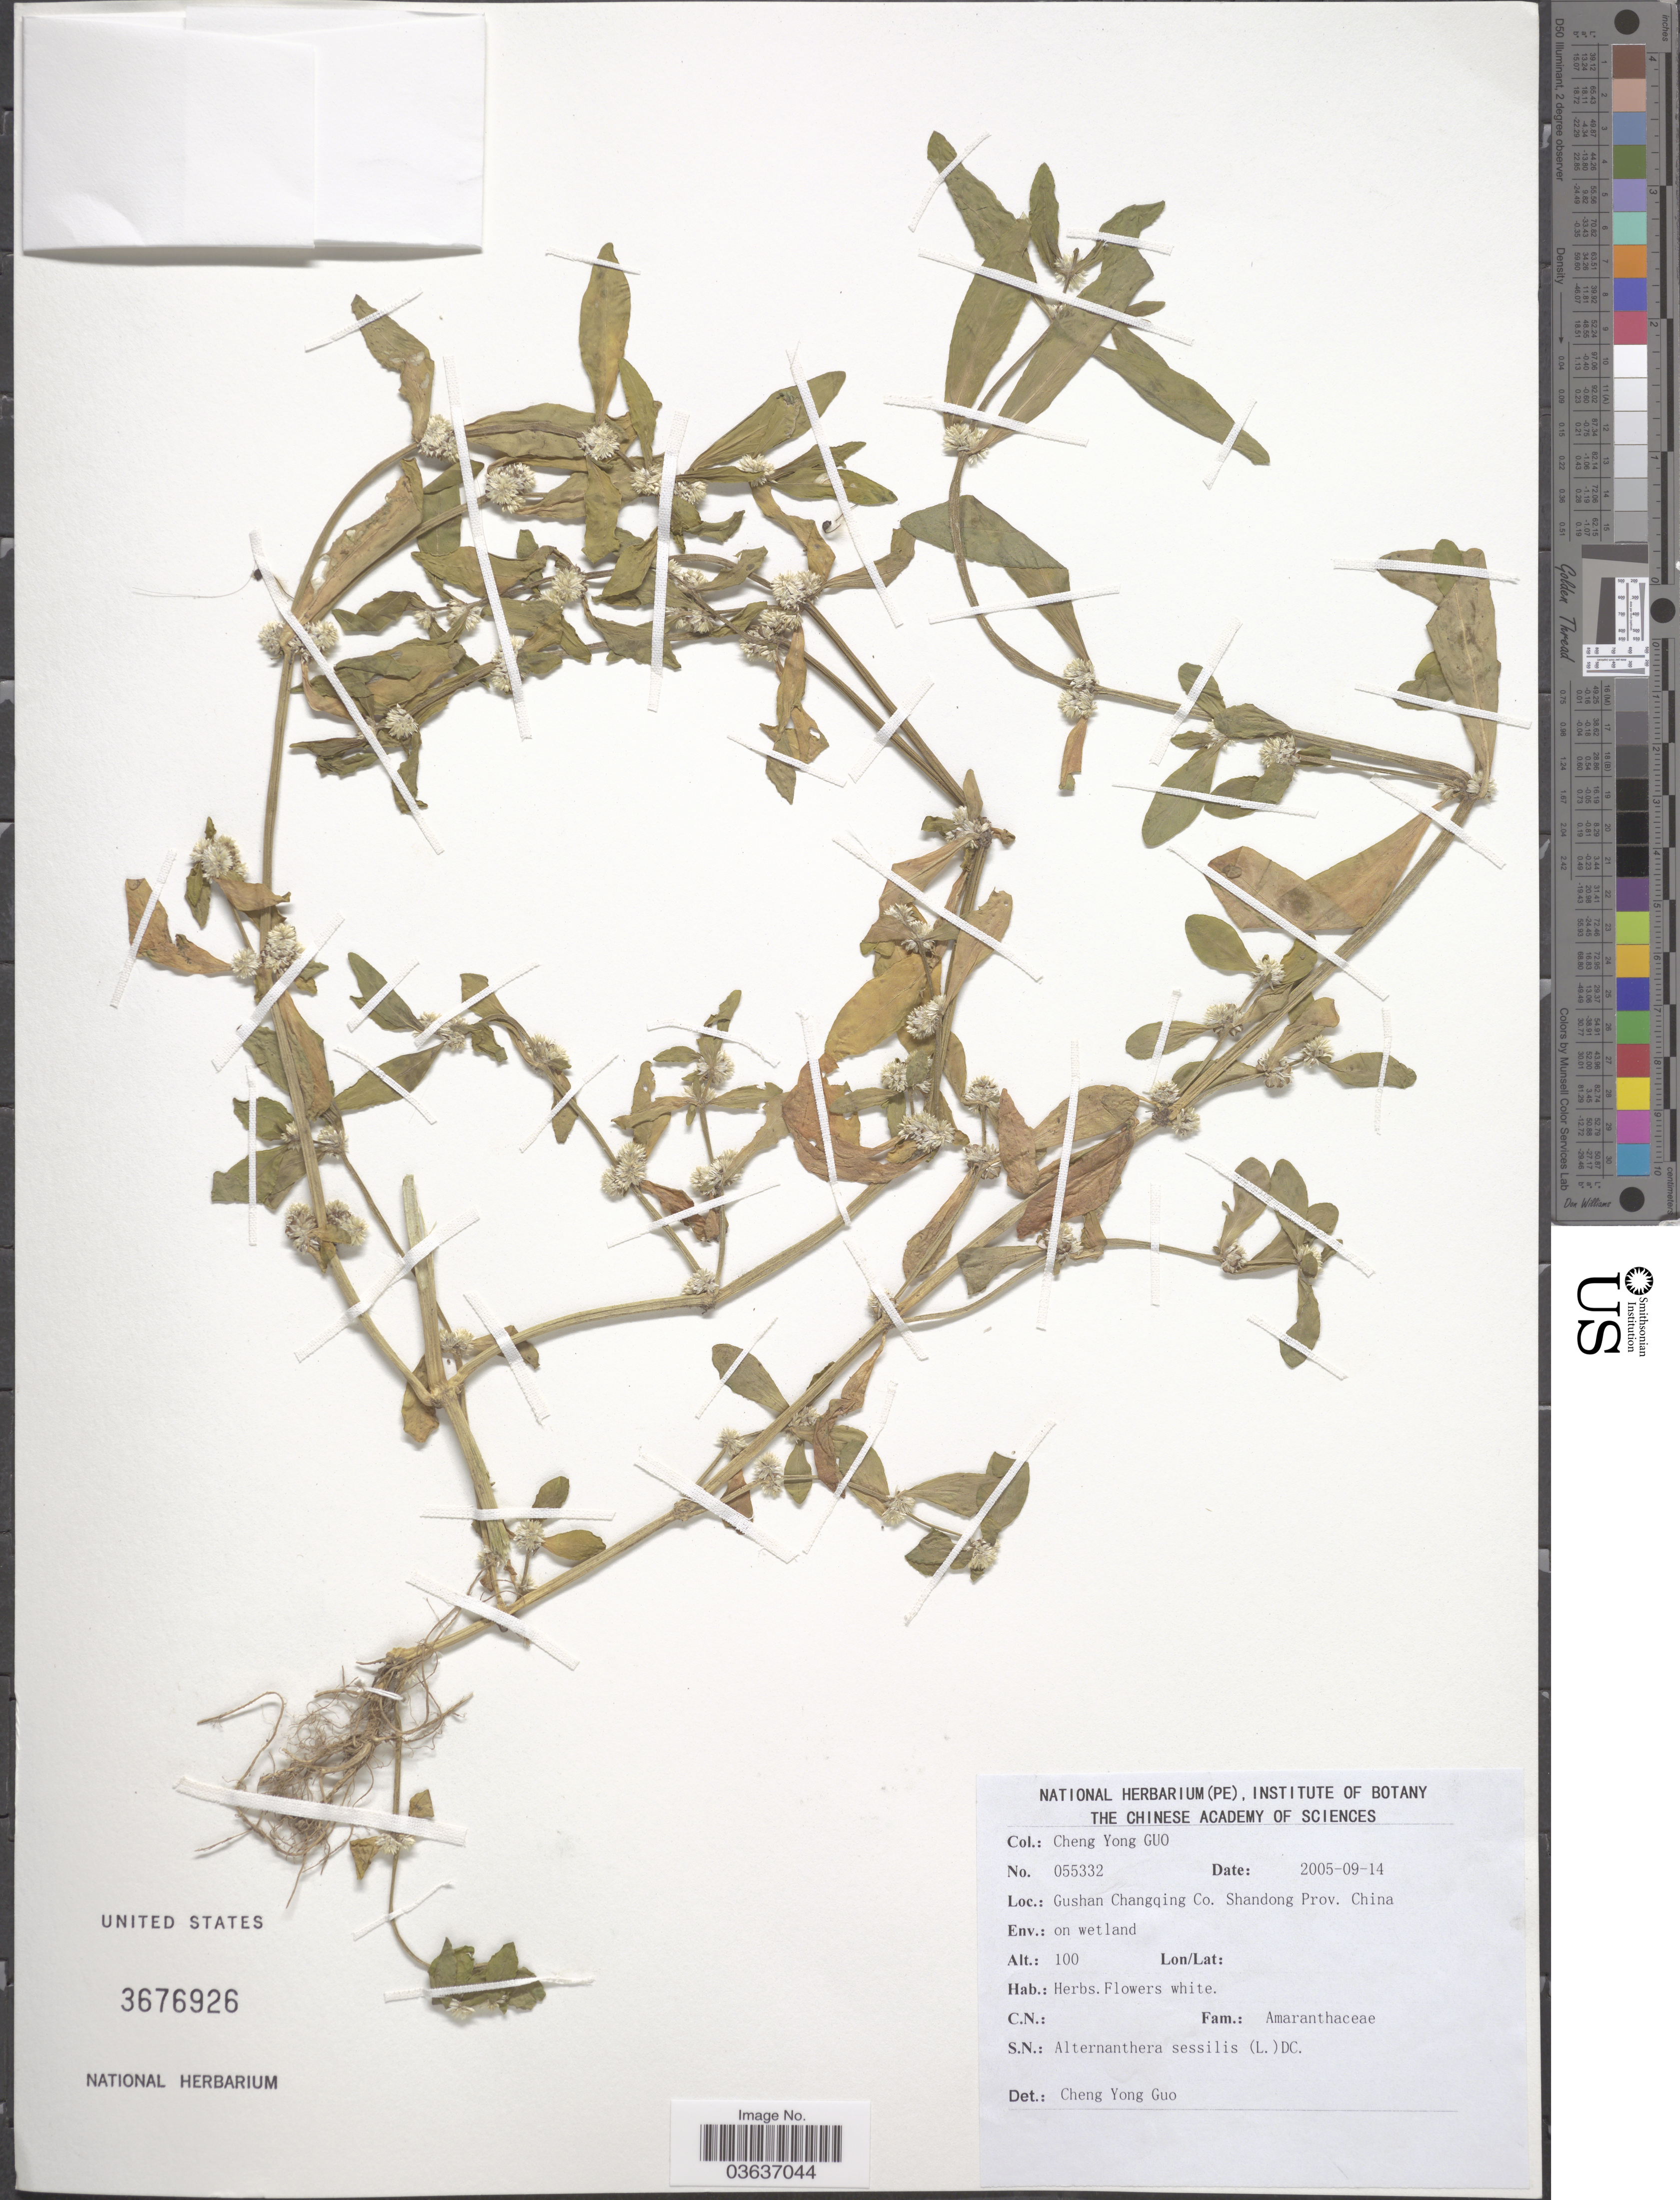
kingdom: Plantae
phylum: Tracheophyta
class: Magnoliopsida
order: Caryophyllales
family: Amaranthaceae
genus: Alternanthera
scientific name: Alternanthera sessilis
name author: (L.) DC.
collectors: C. Yong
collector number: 055332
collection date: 2005-09-14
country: China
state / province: Shandong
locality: Gushan Changqing Co.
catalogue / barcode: US 3676926